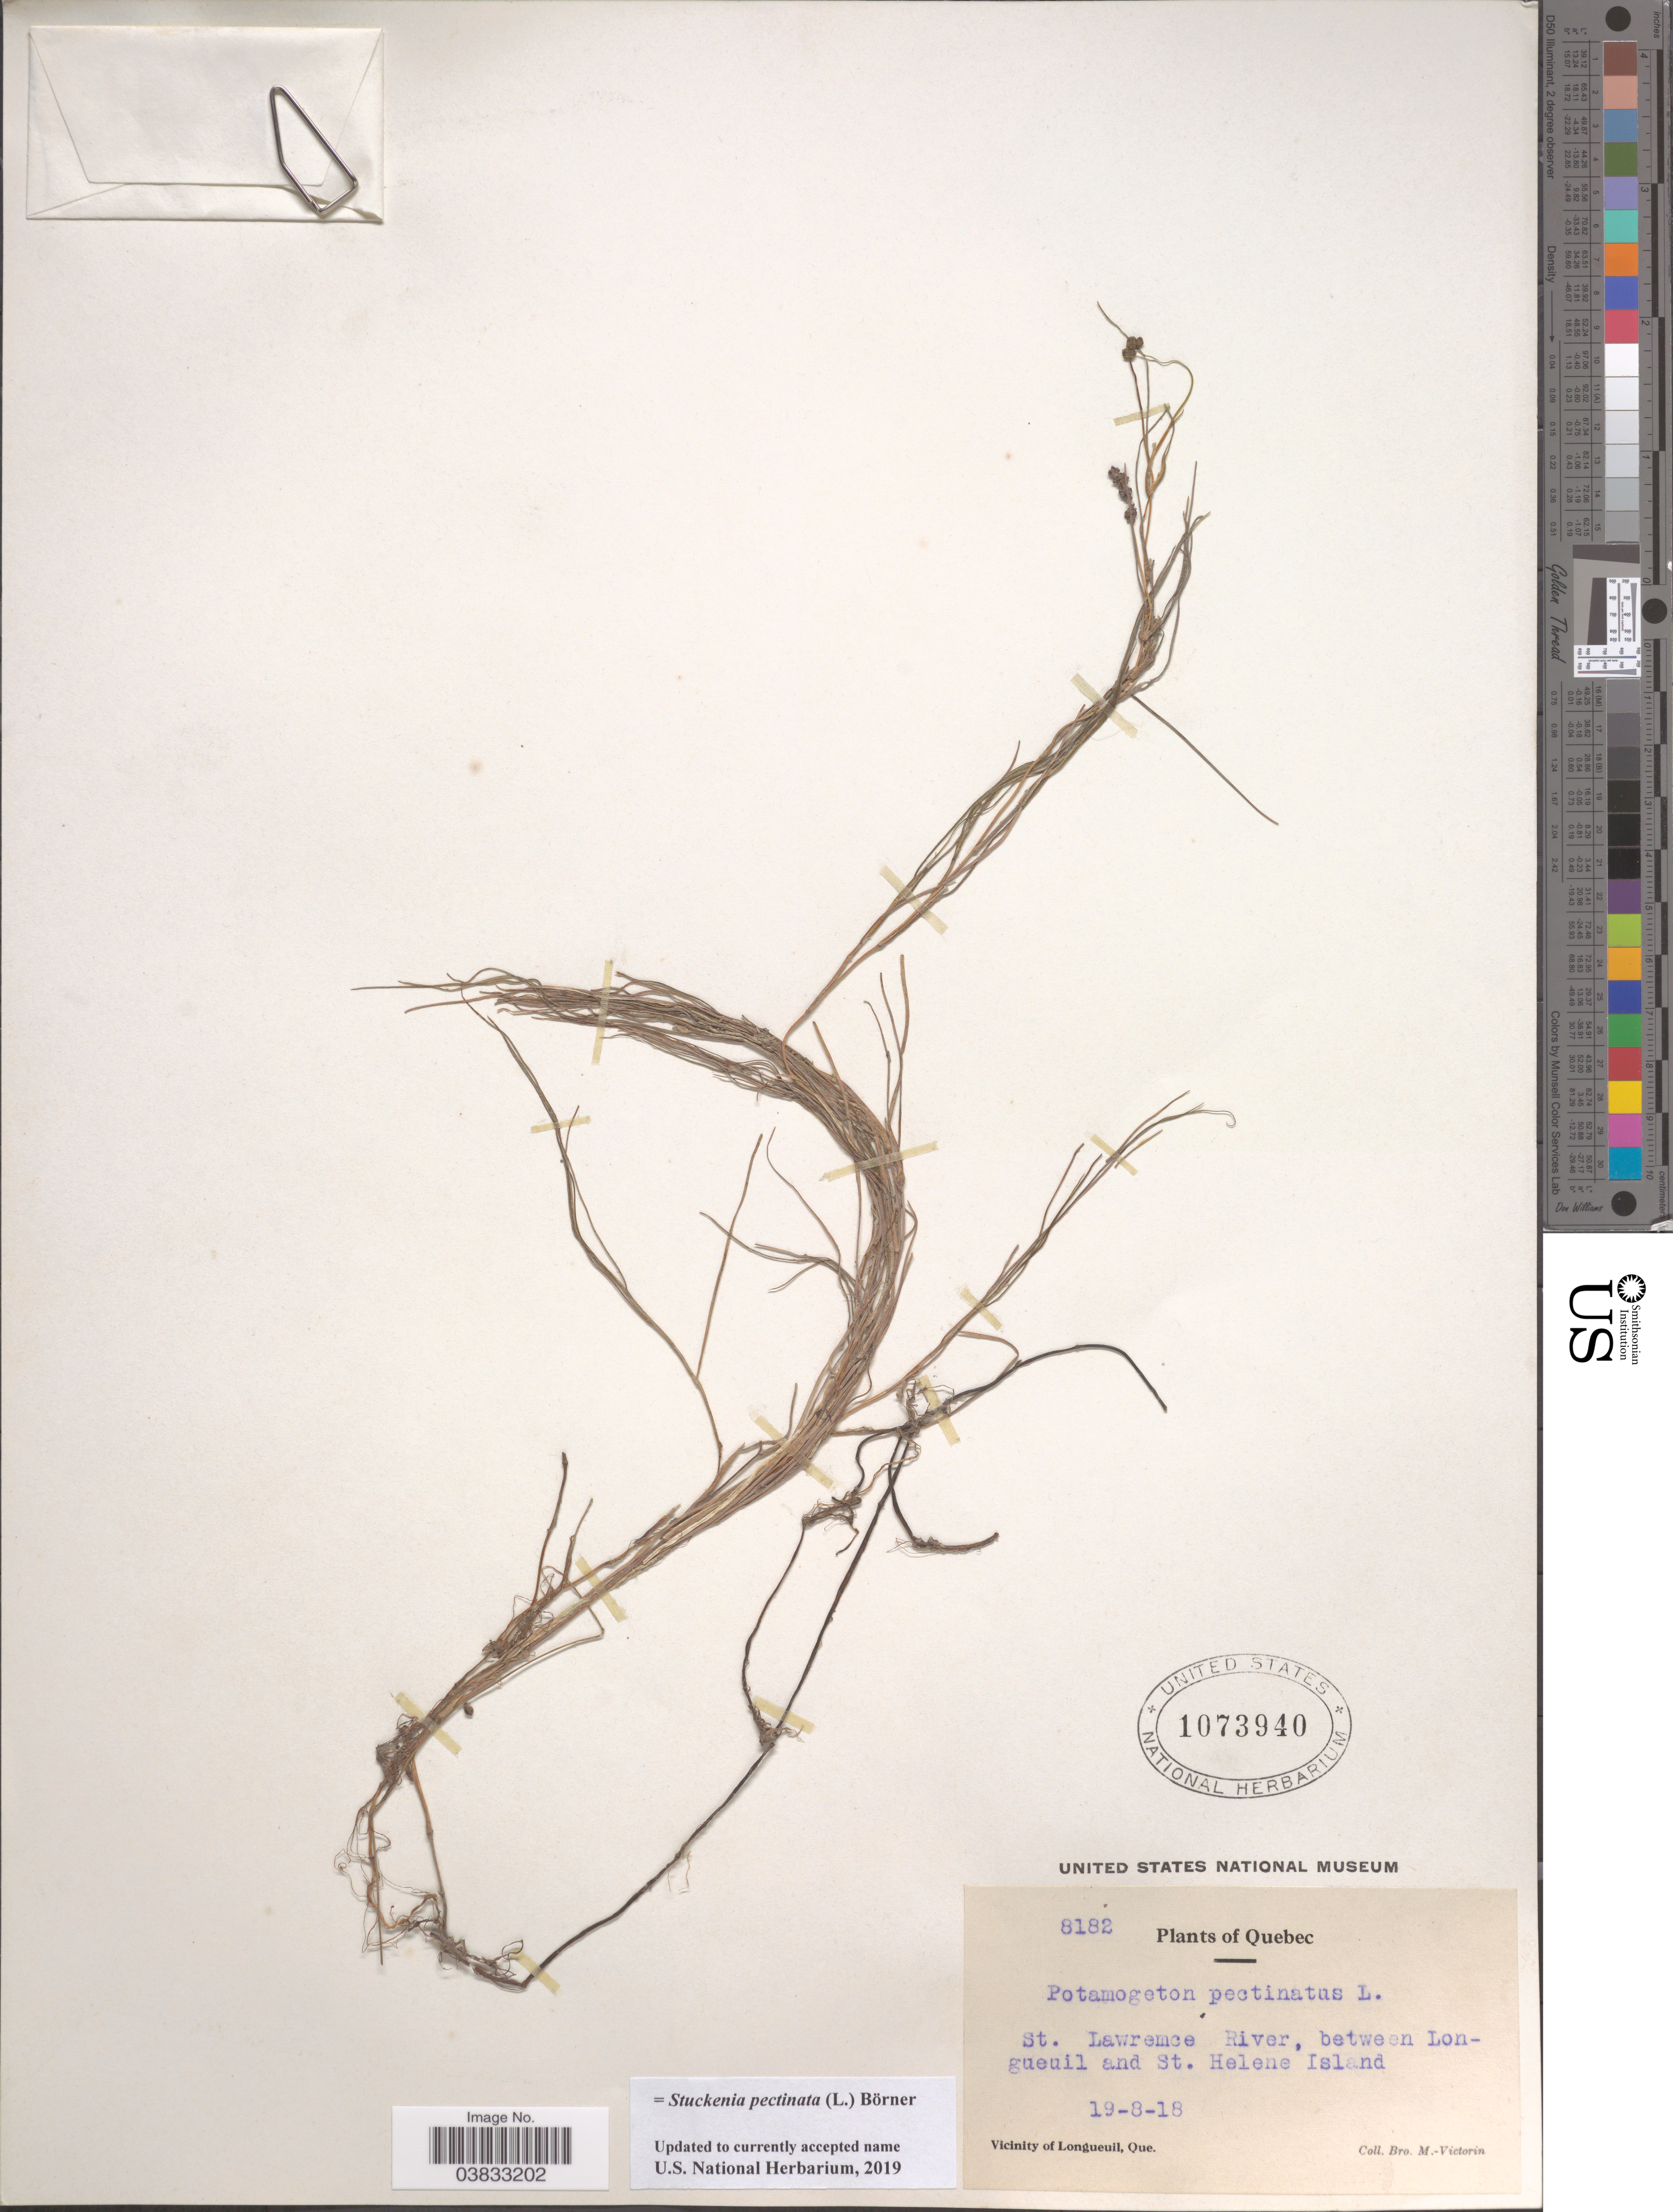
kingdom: Plantae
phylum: Tracheophyta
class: Liliopsida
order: Alismatales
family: Potamogetonaceae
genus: Stuckenia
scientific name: Stuckenia pectinata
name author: (L.) Börner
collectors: Fr. Marie-Victorin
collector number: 8182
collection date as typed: Transcribed d/m/y: 19/8/18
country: Canada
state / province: Quebec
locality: St. Lawremce River, between Longueuil and St. Helene Island.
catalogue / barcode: US 1073940